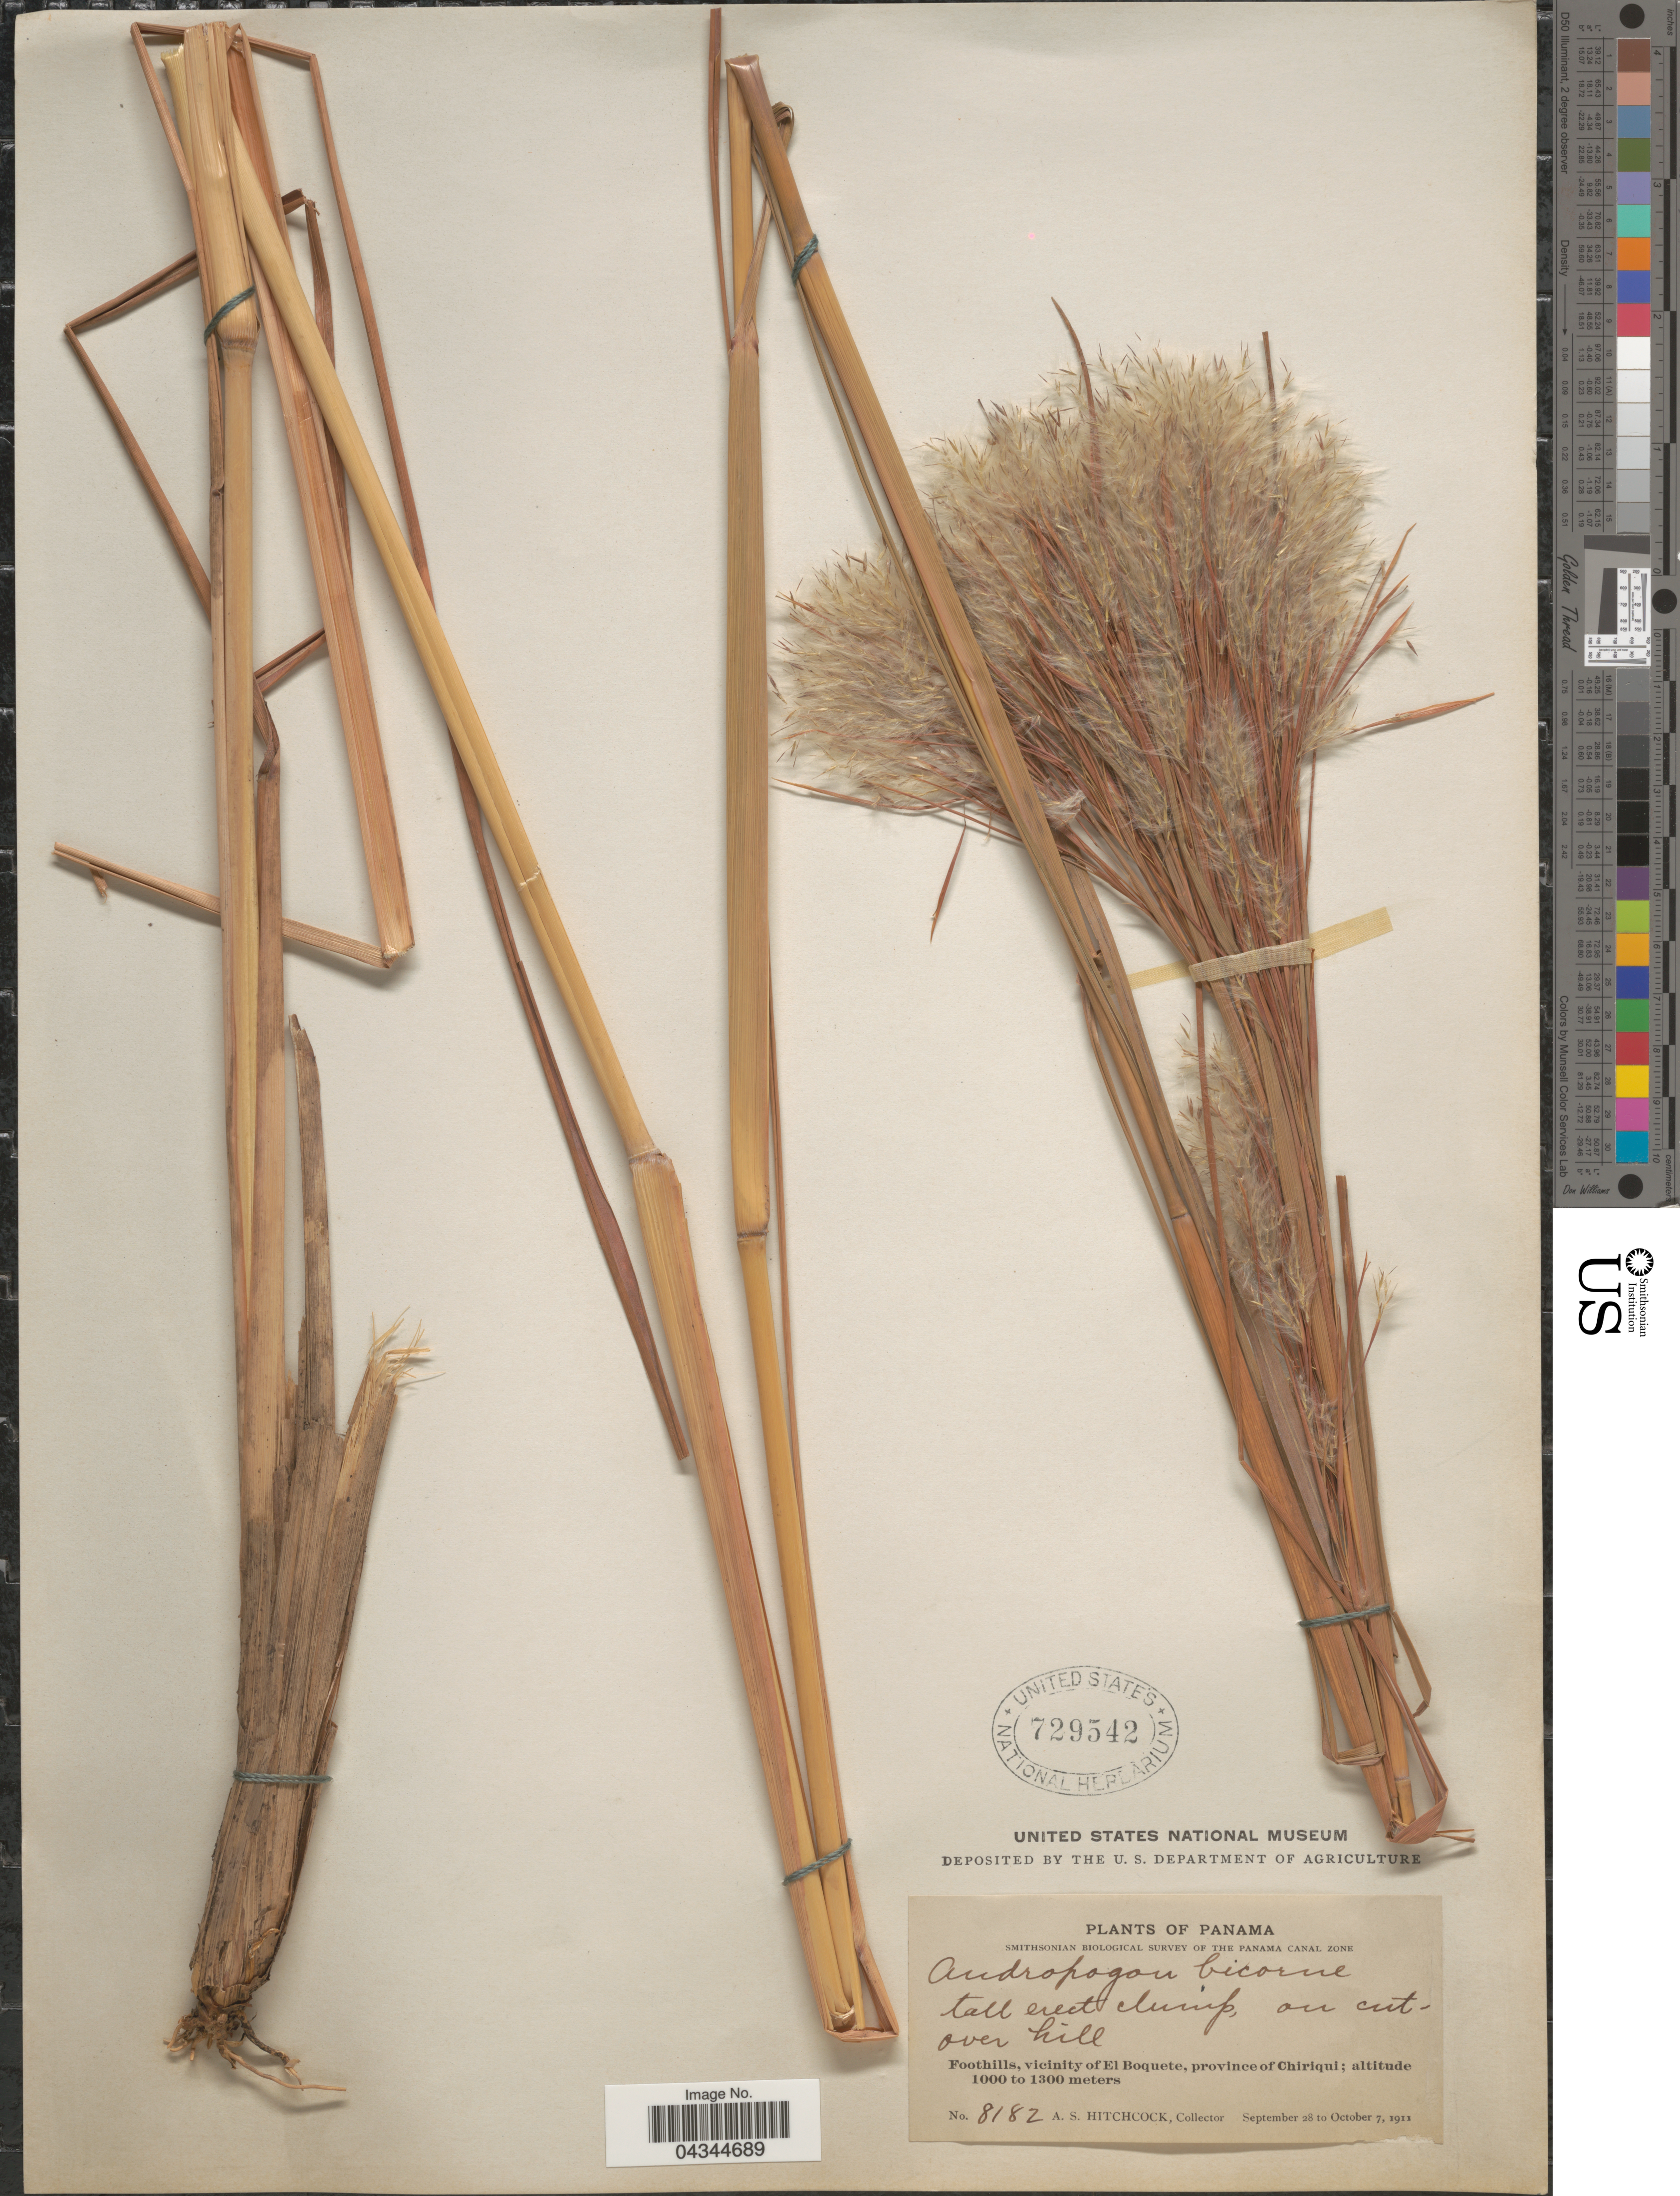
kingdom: Plantae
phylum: Tracheophyta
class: Liliopsida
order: Poales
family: Poaceae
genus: Andropogon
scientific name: Andropogon bicornis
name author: L.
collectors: A. S. Hitchcock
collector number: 8182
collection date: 1911-09-28/1911-10-07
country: Panama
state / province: Chiriqui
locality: Smithsonian Biological Survey of the Panama Canal Zone. Foothills, vicinity of El Boquete.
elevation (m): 1000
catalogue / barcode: US 729542